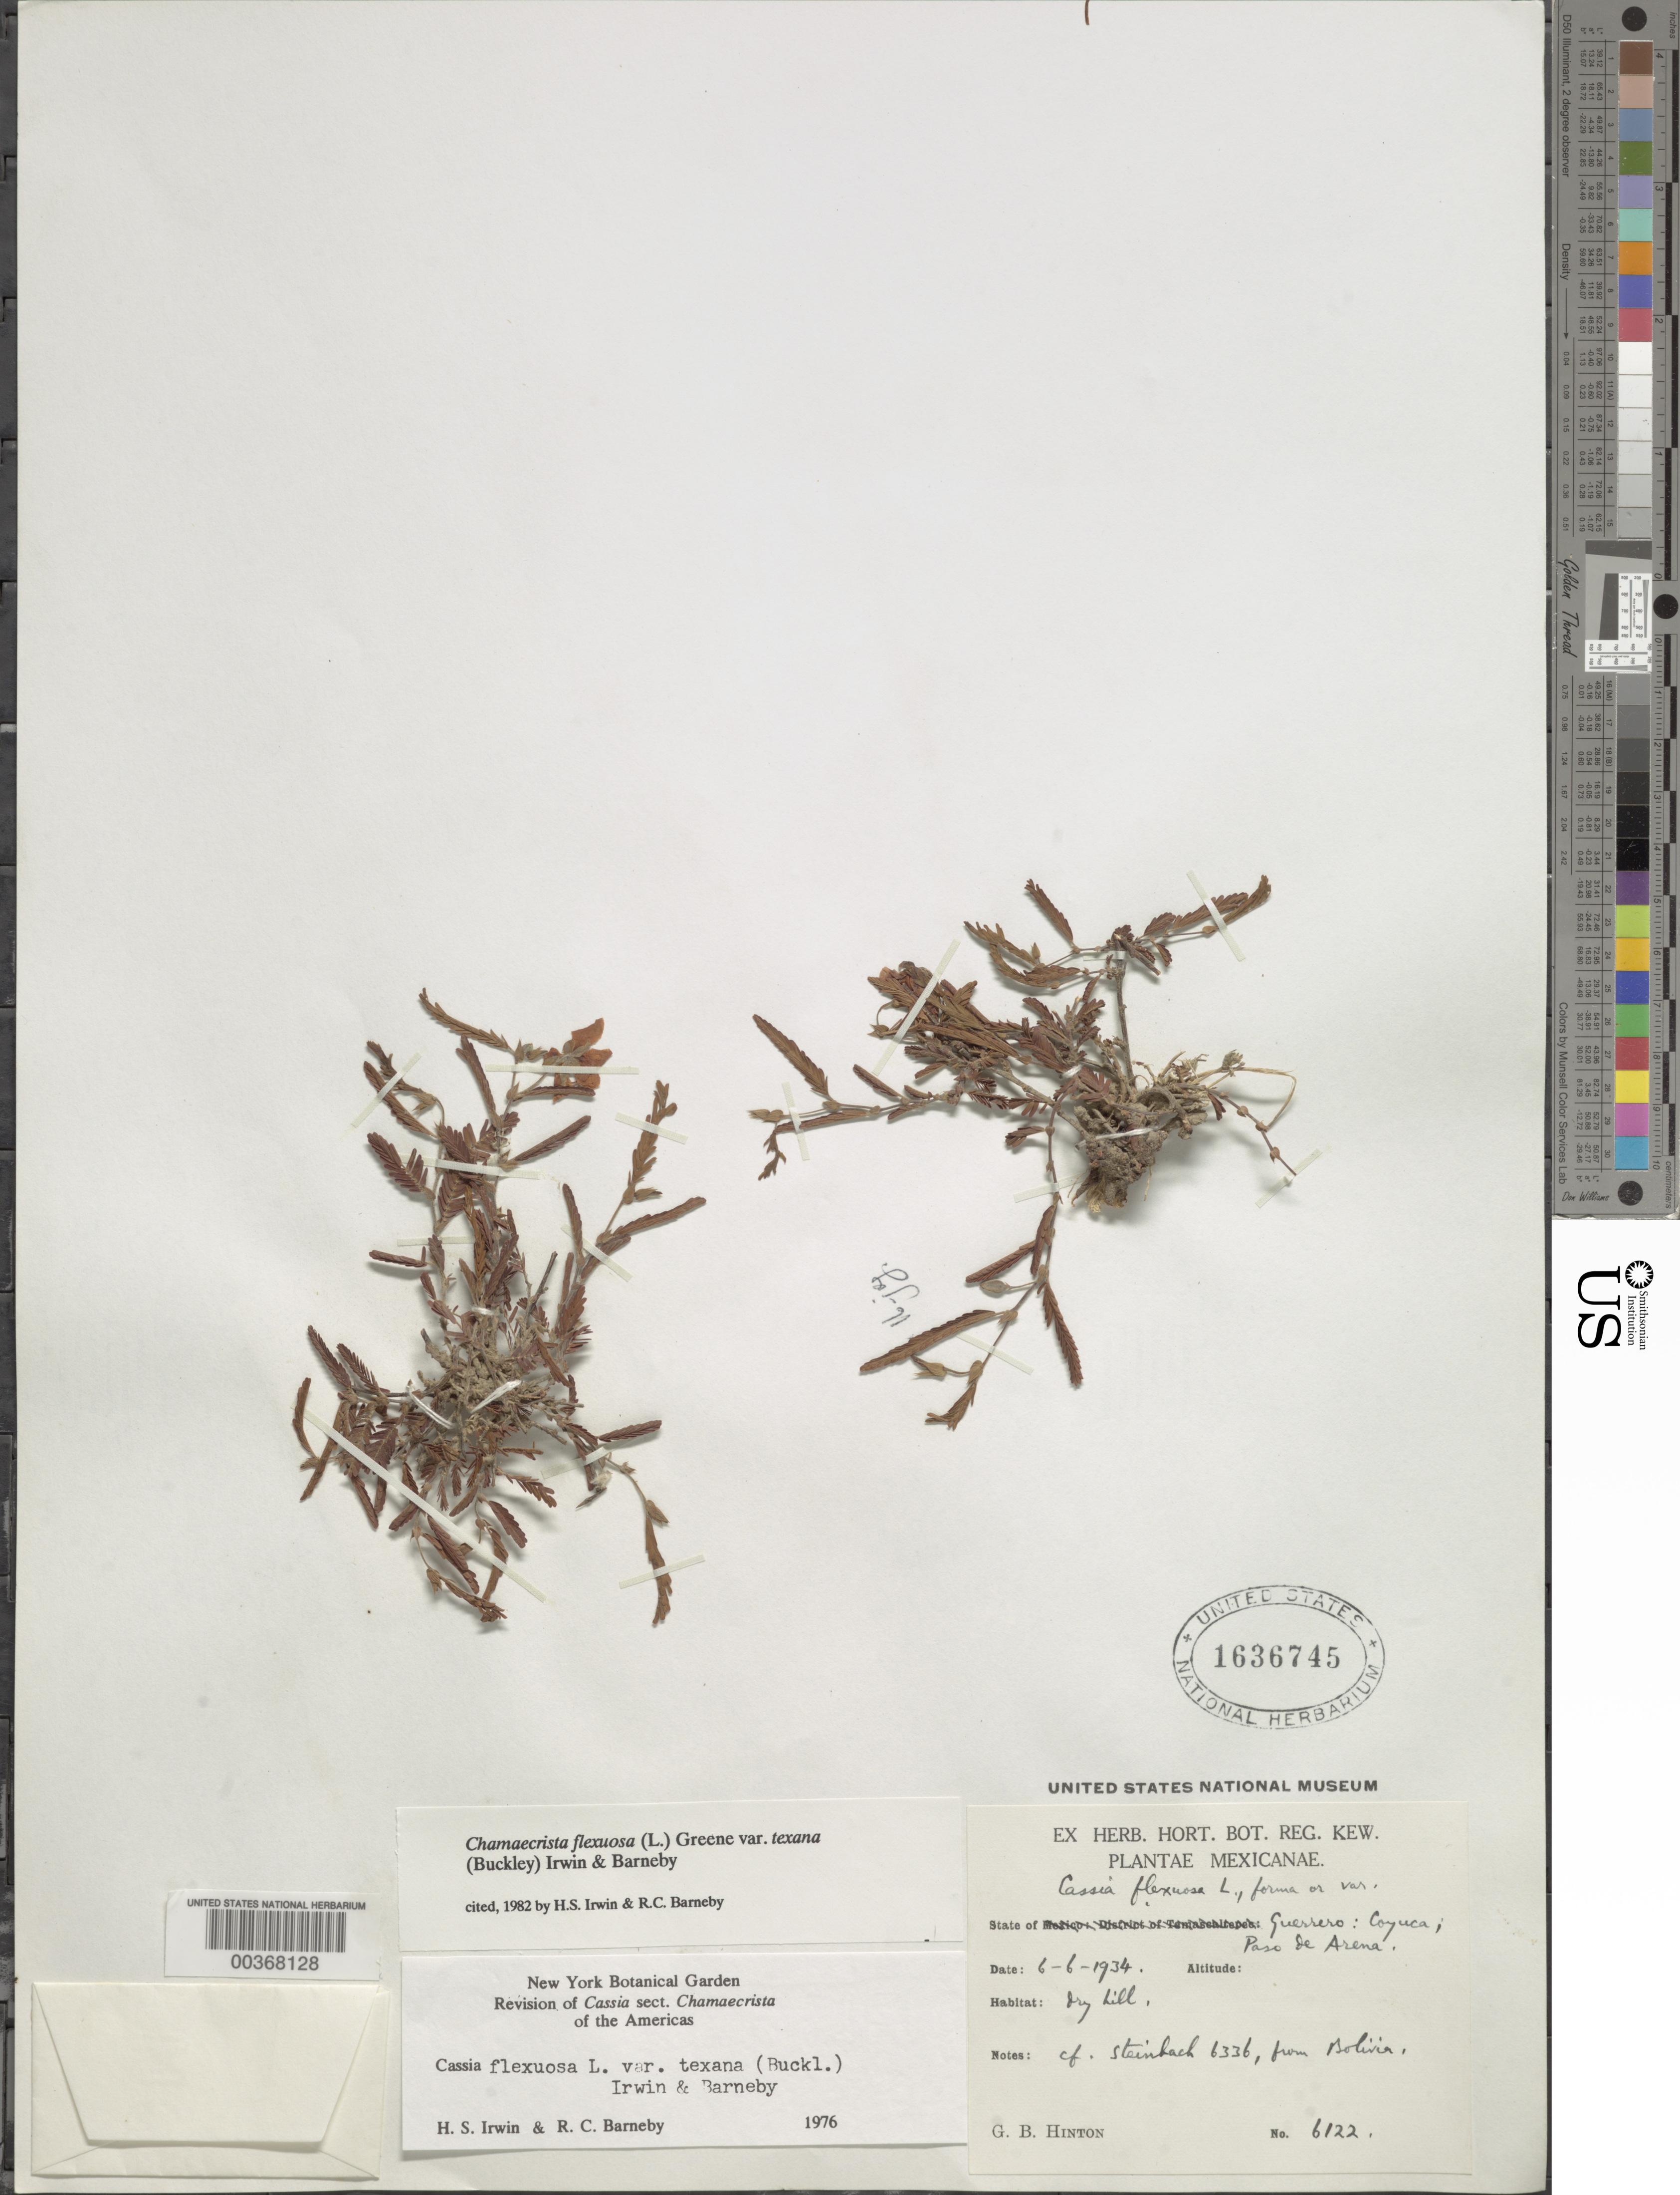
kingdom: Plantae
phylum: Tracheophyta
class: Magnoliopsida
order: Fabales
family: Fabaceae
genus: Chamaecrista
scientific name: Chamaecrista flexuosa var. texana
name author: (Buckley) H.S. Irwin & Barneby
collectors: G. B. Hinton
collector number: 6122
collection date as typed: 06 Jun 1934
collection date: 1934-06-06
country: Mexico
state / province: Guerrero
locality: Coyuca; Paso de Arena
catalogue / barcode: US 1636745